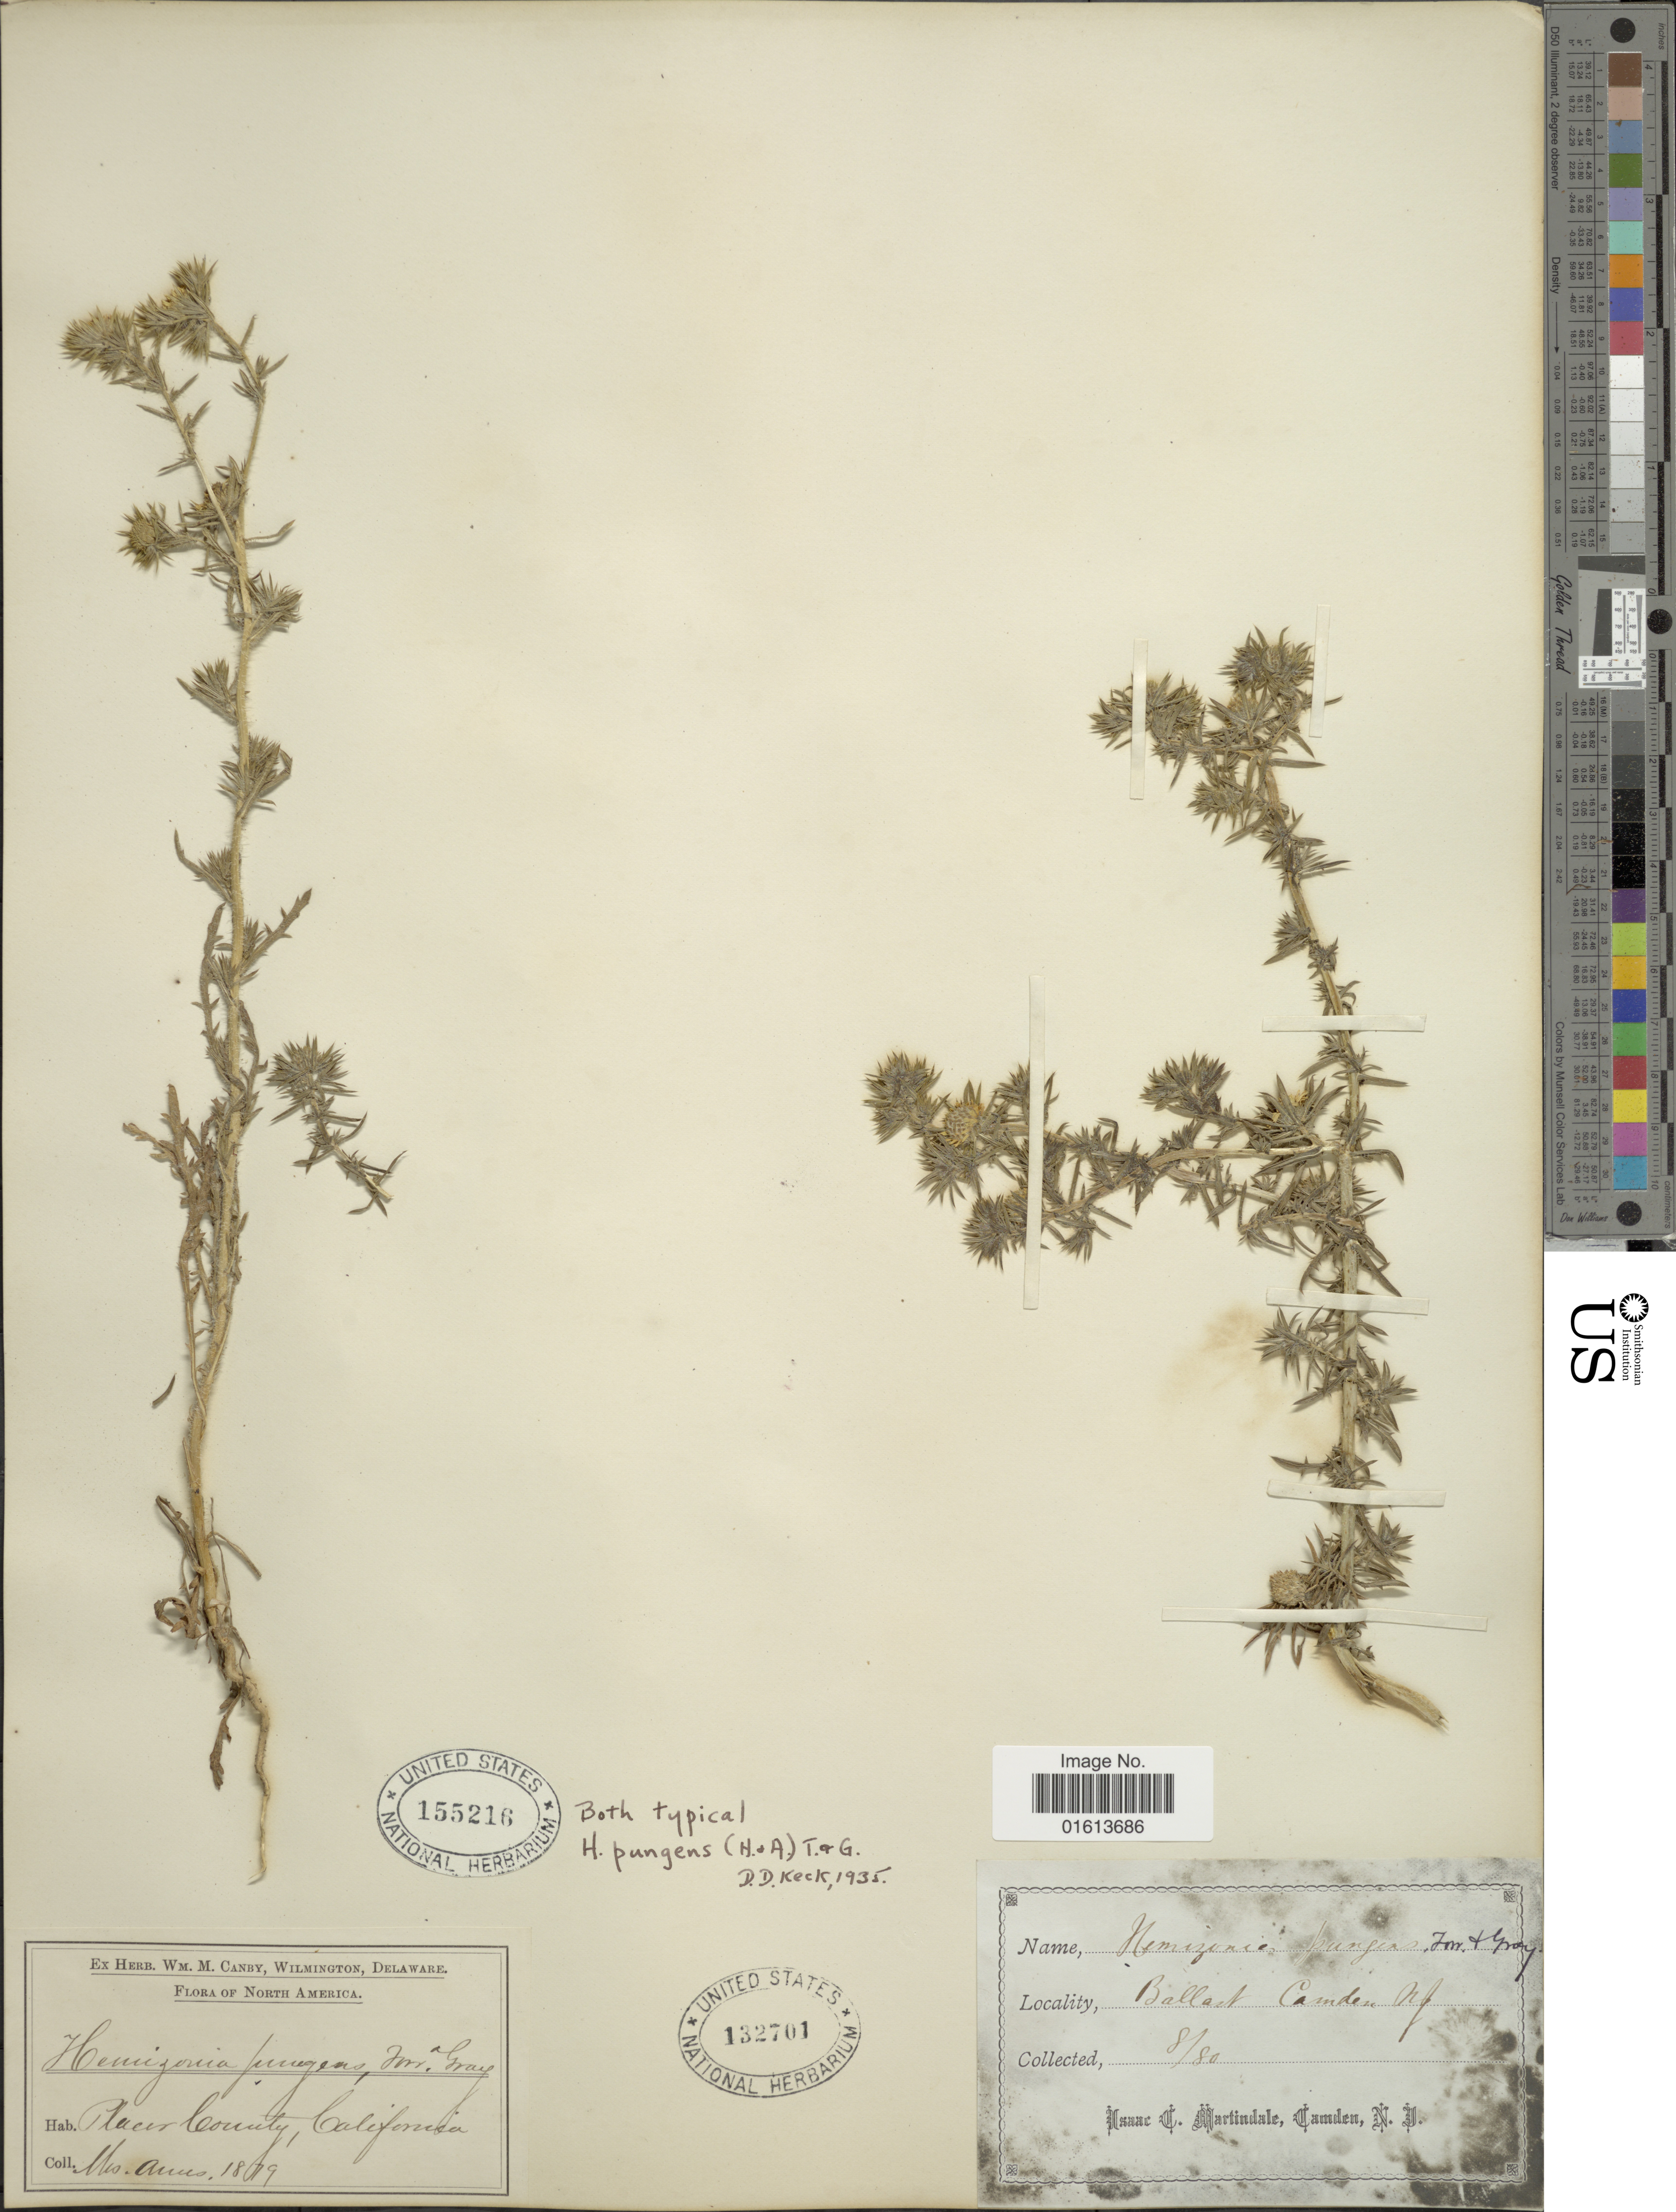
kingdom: Plantae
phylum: Tracheophyta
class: Magnoliopsida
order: Asterales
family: Asteraceae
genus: Centromadia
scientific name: Centromadia pungens subsp. pungens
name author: Hook. & Arn.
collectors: I. C. Martindale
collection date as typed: Transcribed d/m/y: /8/80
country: United States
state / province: New Jersey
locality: Ballast Camden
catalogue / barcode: US 132701